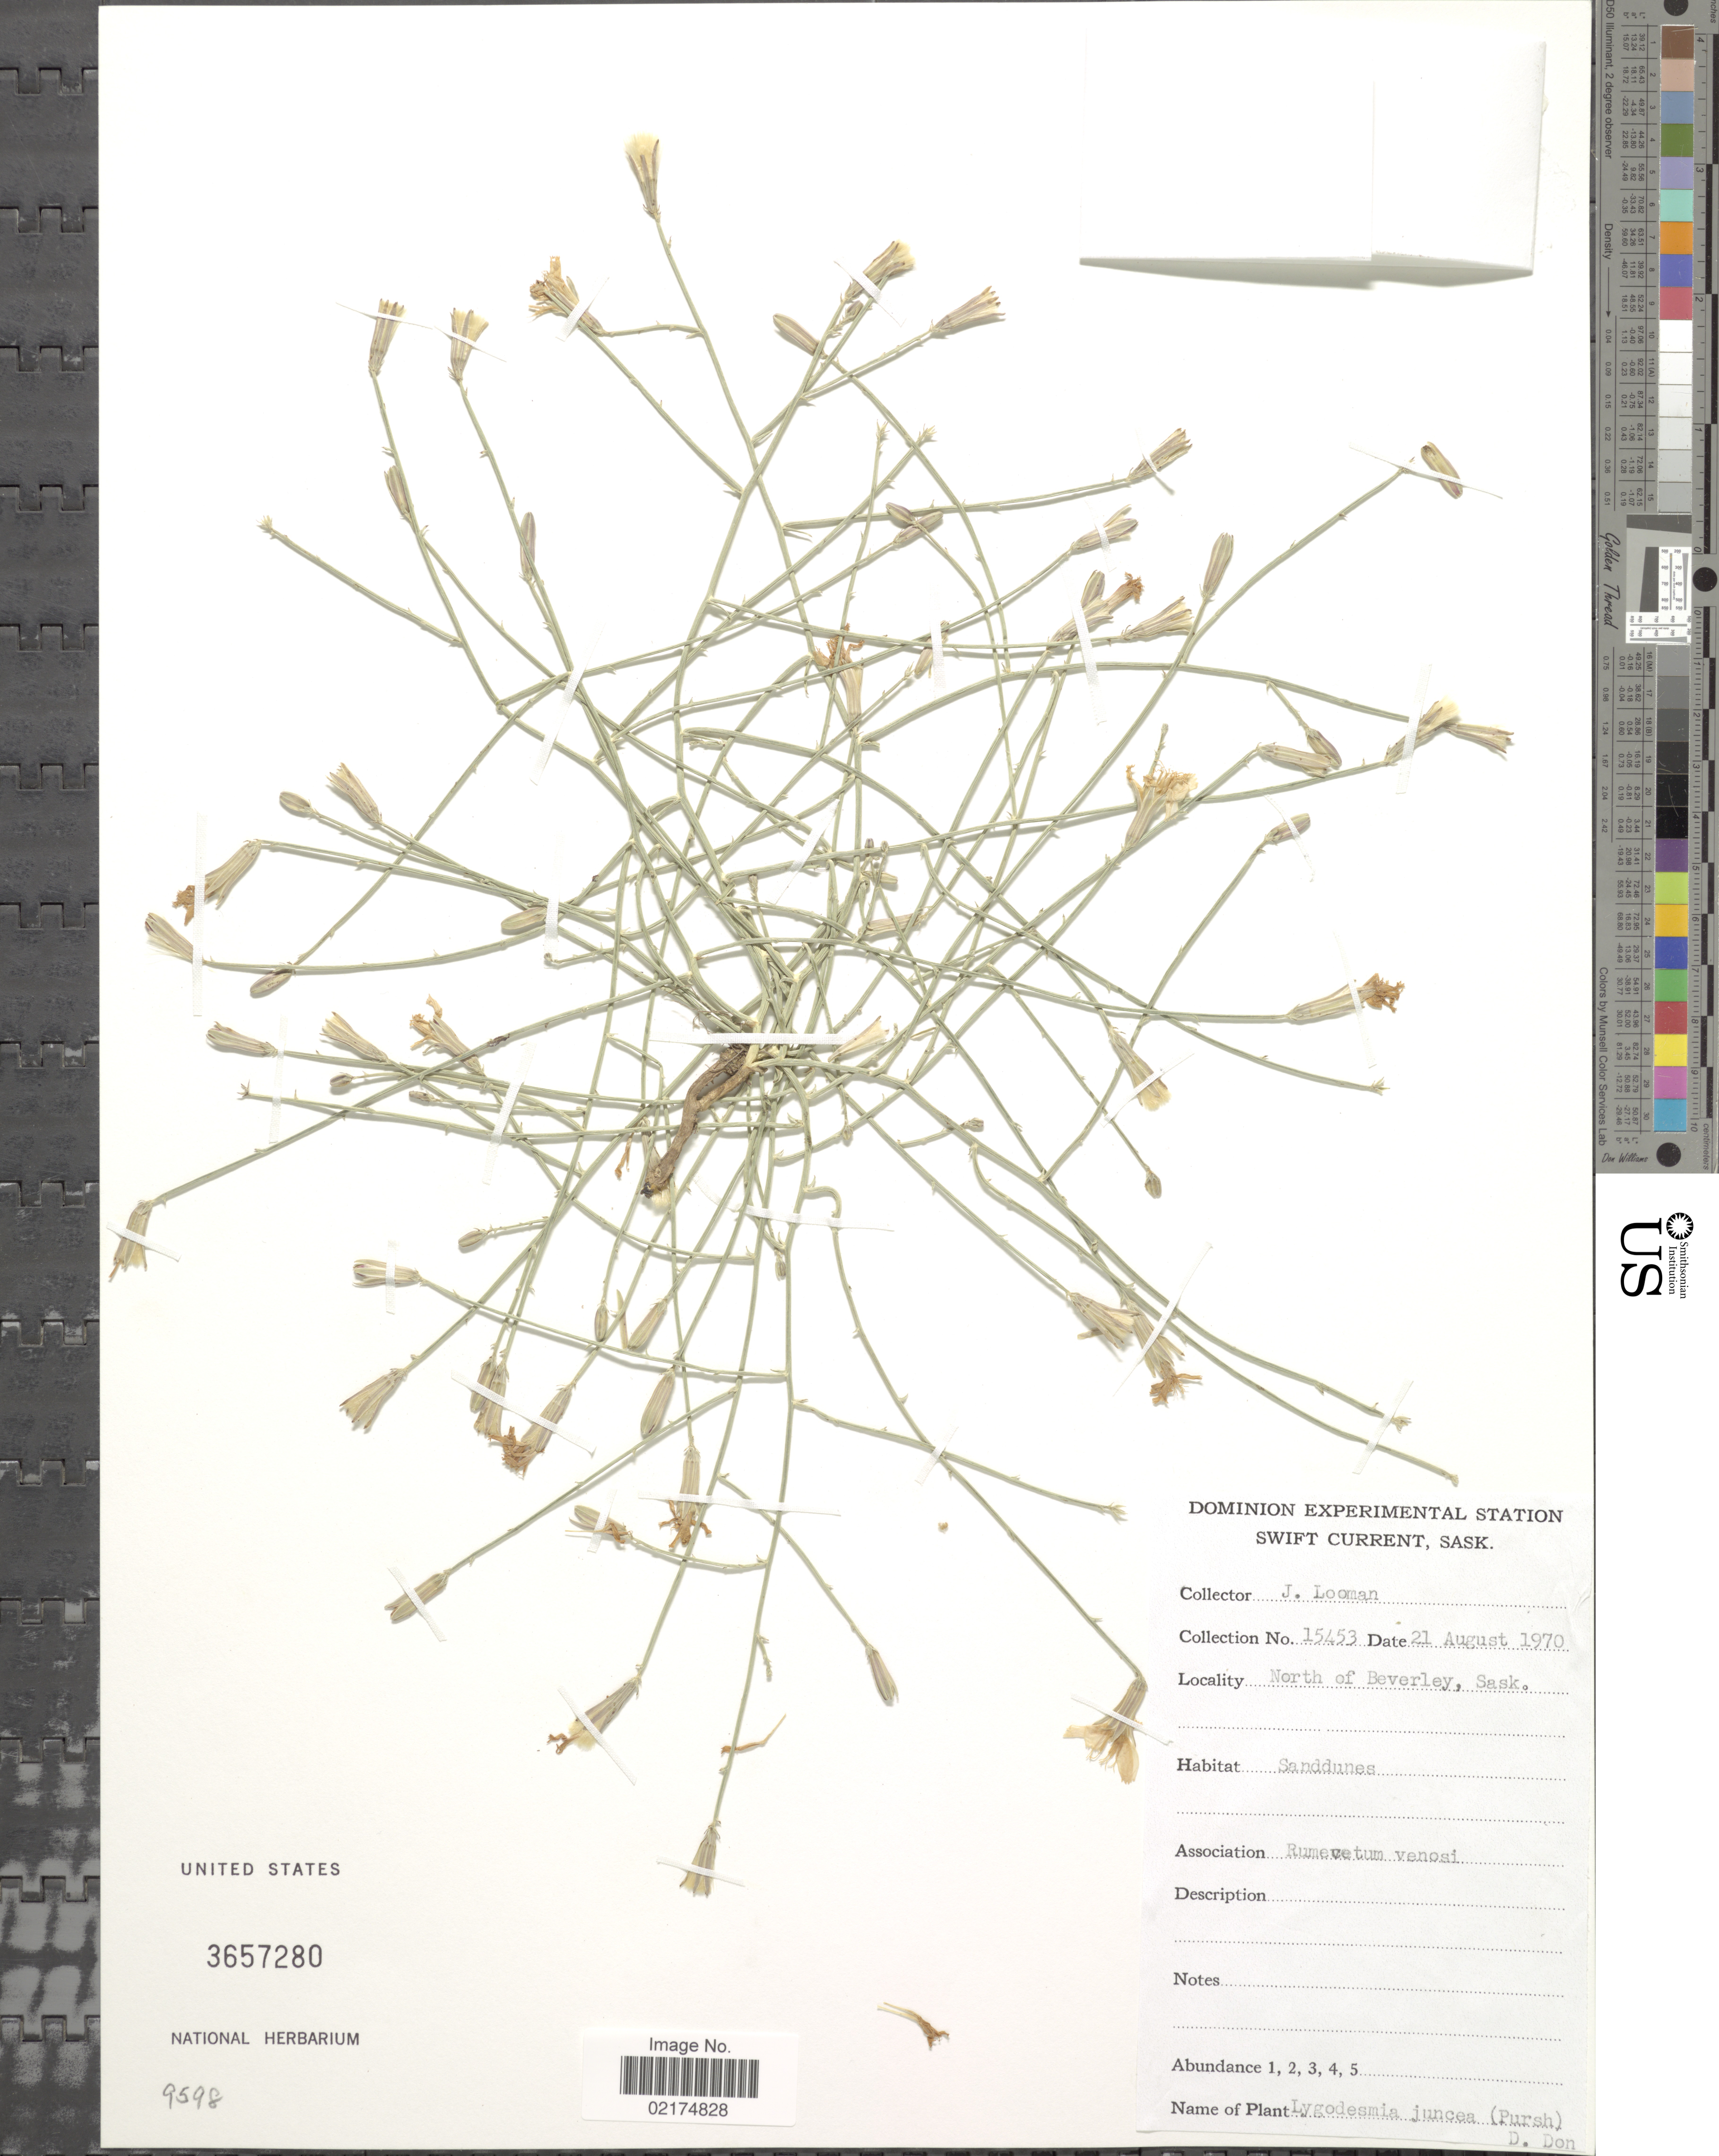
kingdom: Plantae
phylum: Tracheophyta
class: Magnoliopsida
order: Asterales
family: Asteraceae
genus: Lygodesmia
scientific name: Lygodesmia juncea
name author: D. Don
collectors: J. Looman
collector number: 15453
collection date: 1970-08-21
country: Canada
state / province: Saskatchewan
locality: North of Beverley, Sask.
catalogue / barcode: US 3657280